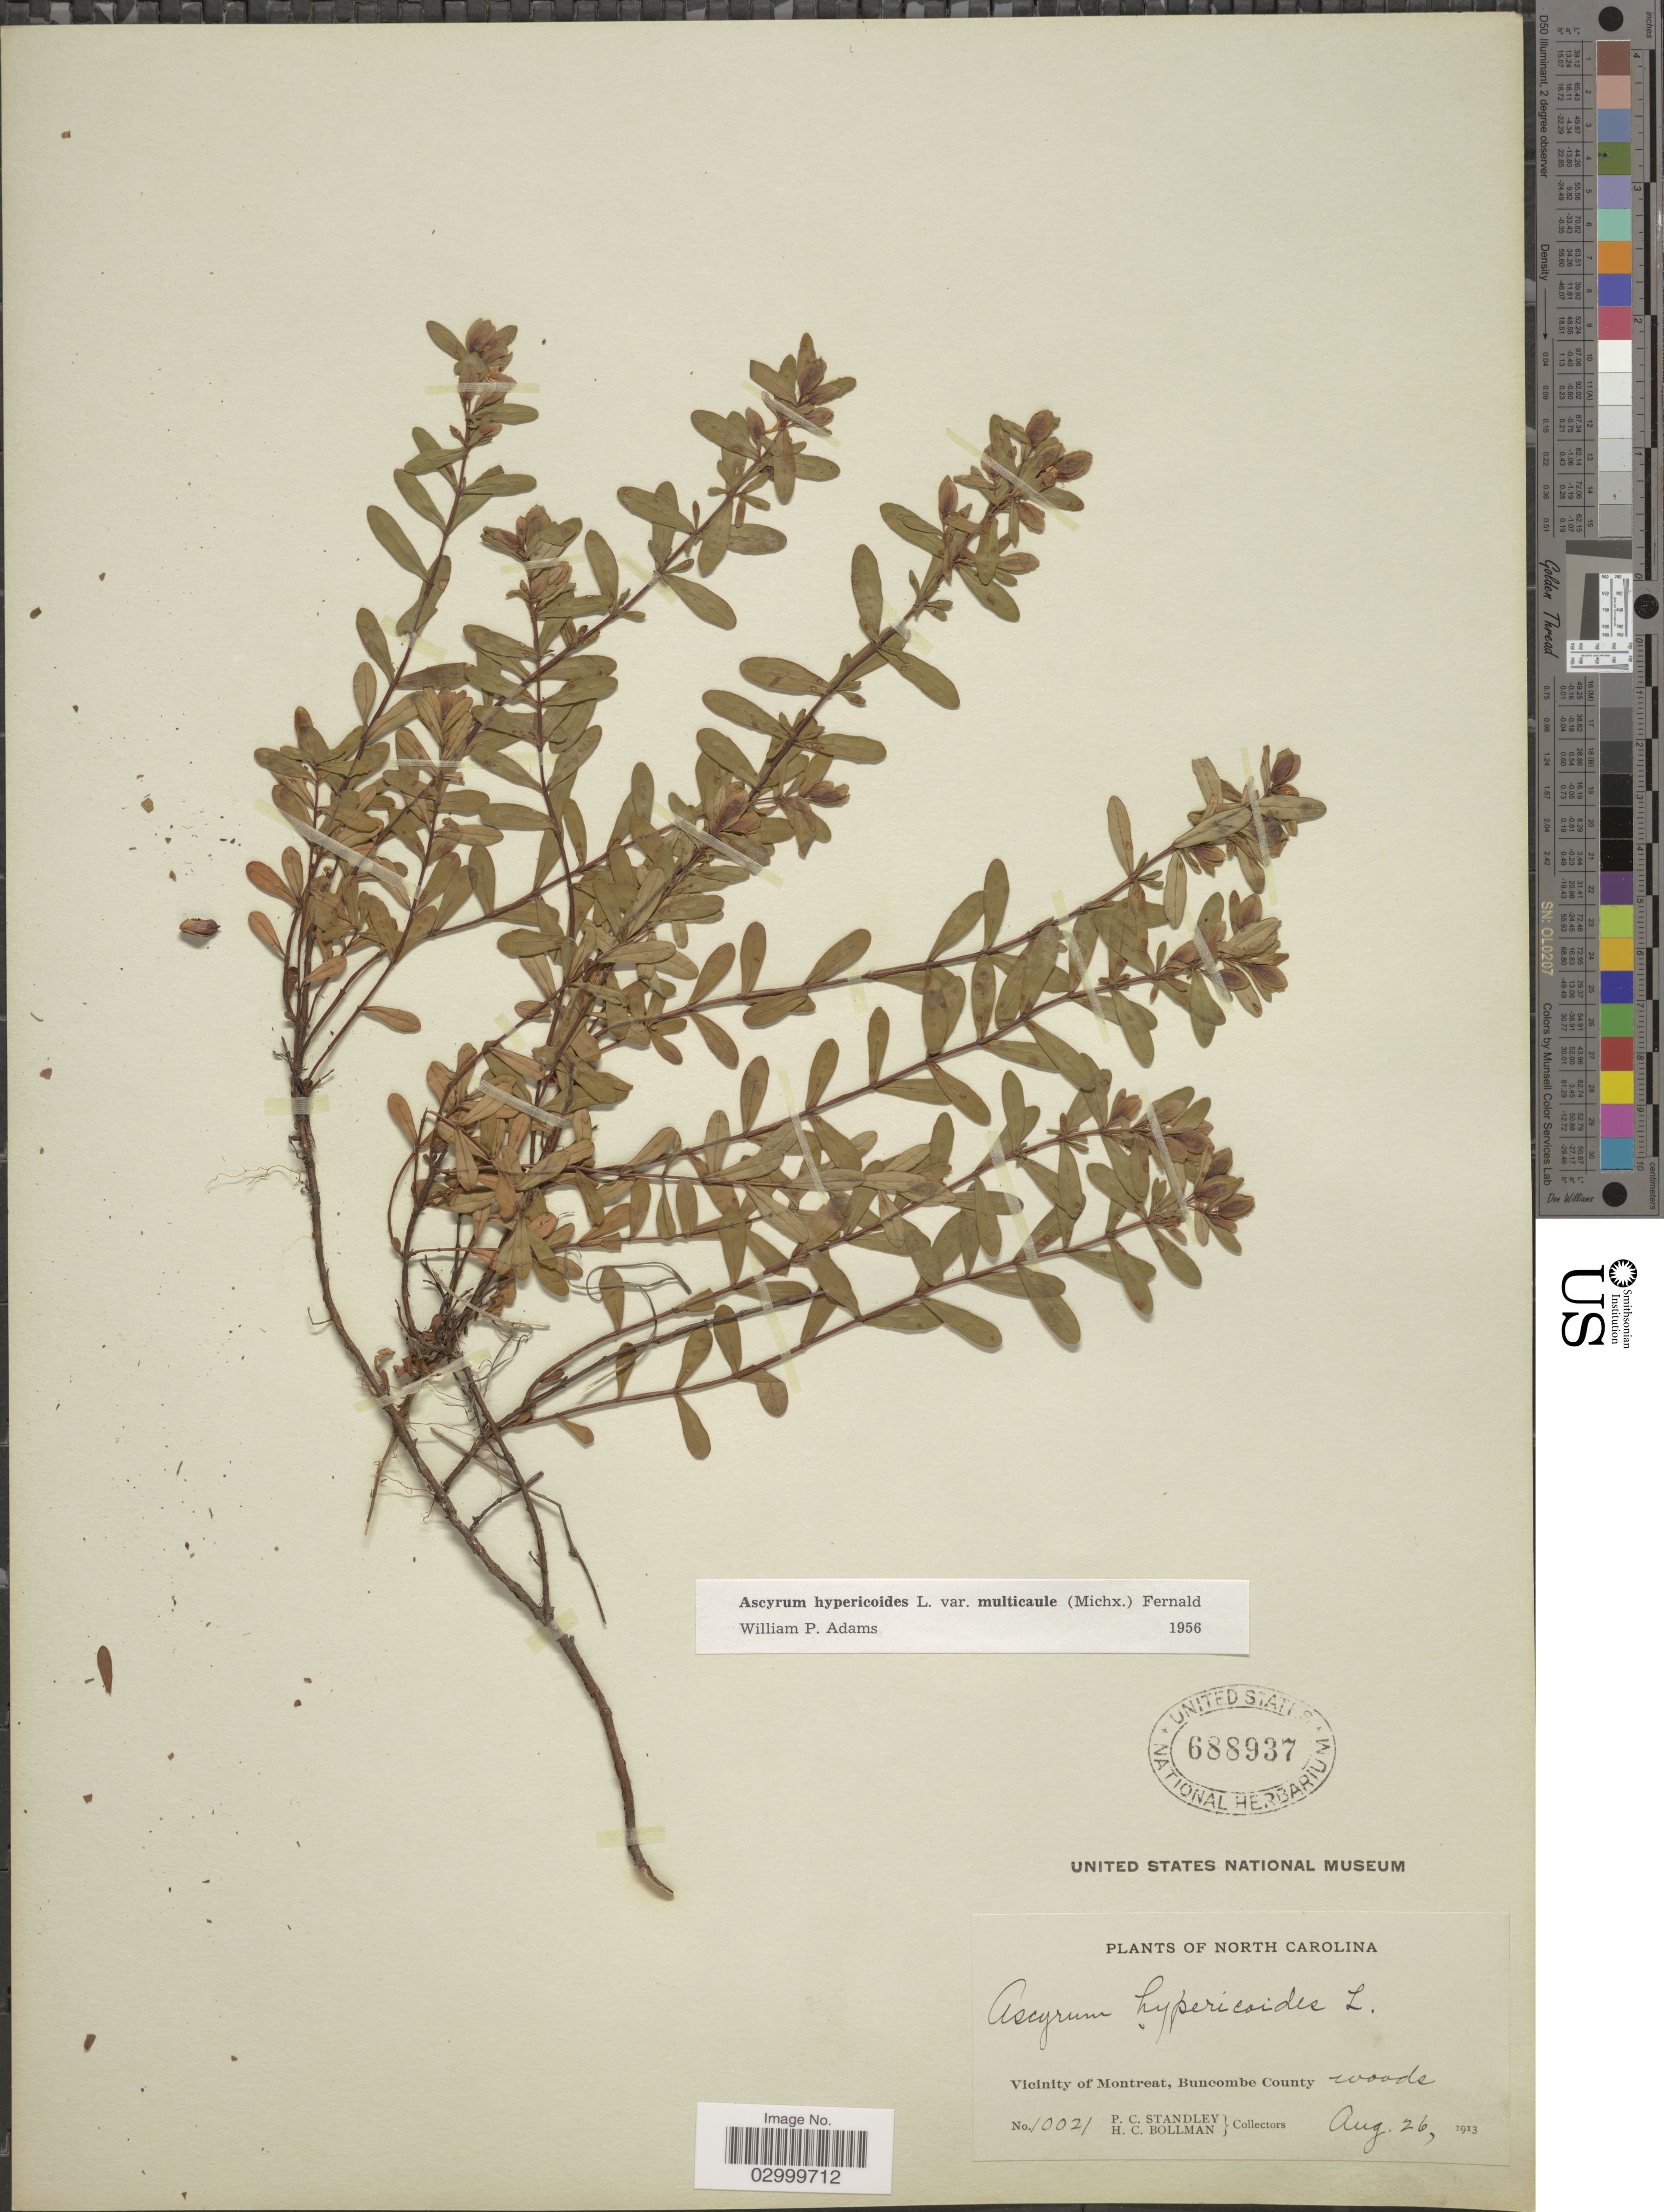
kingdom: Plantae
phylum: Tracheophyta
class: Magnoliopsida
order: Malpighiales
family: Hypericaceae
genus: Hypericum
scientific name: Hypericum stragulum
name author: W.P. Adams & N. Robson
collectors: P. C. Standley & H. C. Bollman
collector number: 10021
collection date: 1913-08-26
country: United States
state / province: North Carolina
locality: Vicinity of Montreat, Buncombe County.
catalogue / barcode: US 688937